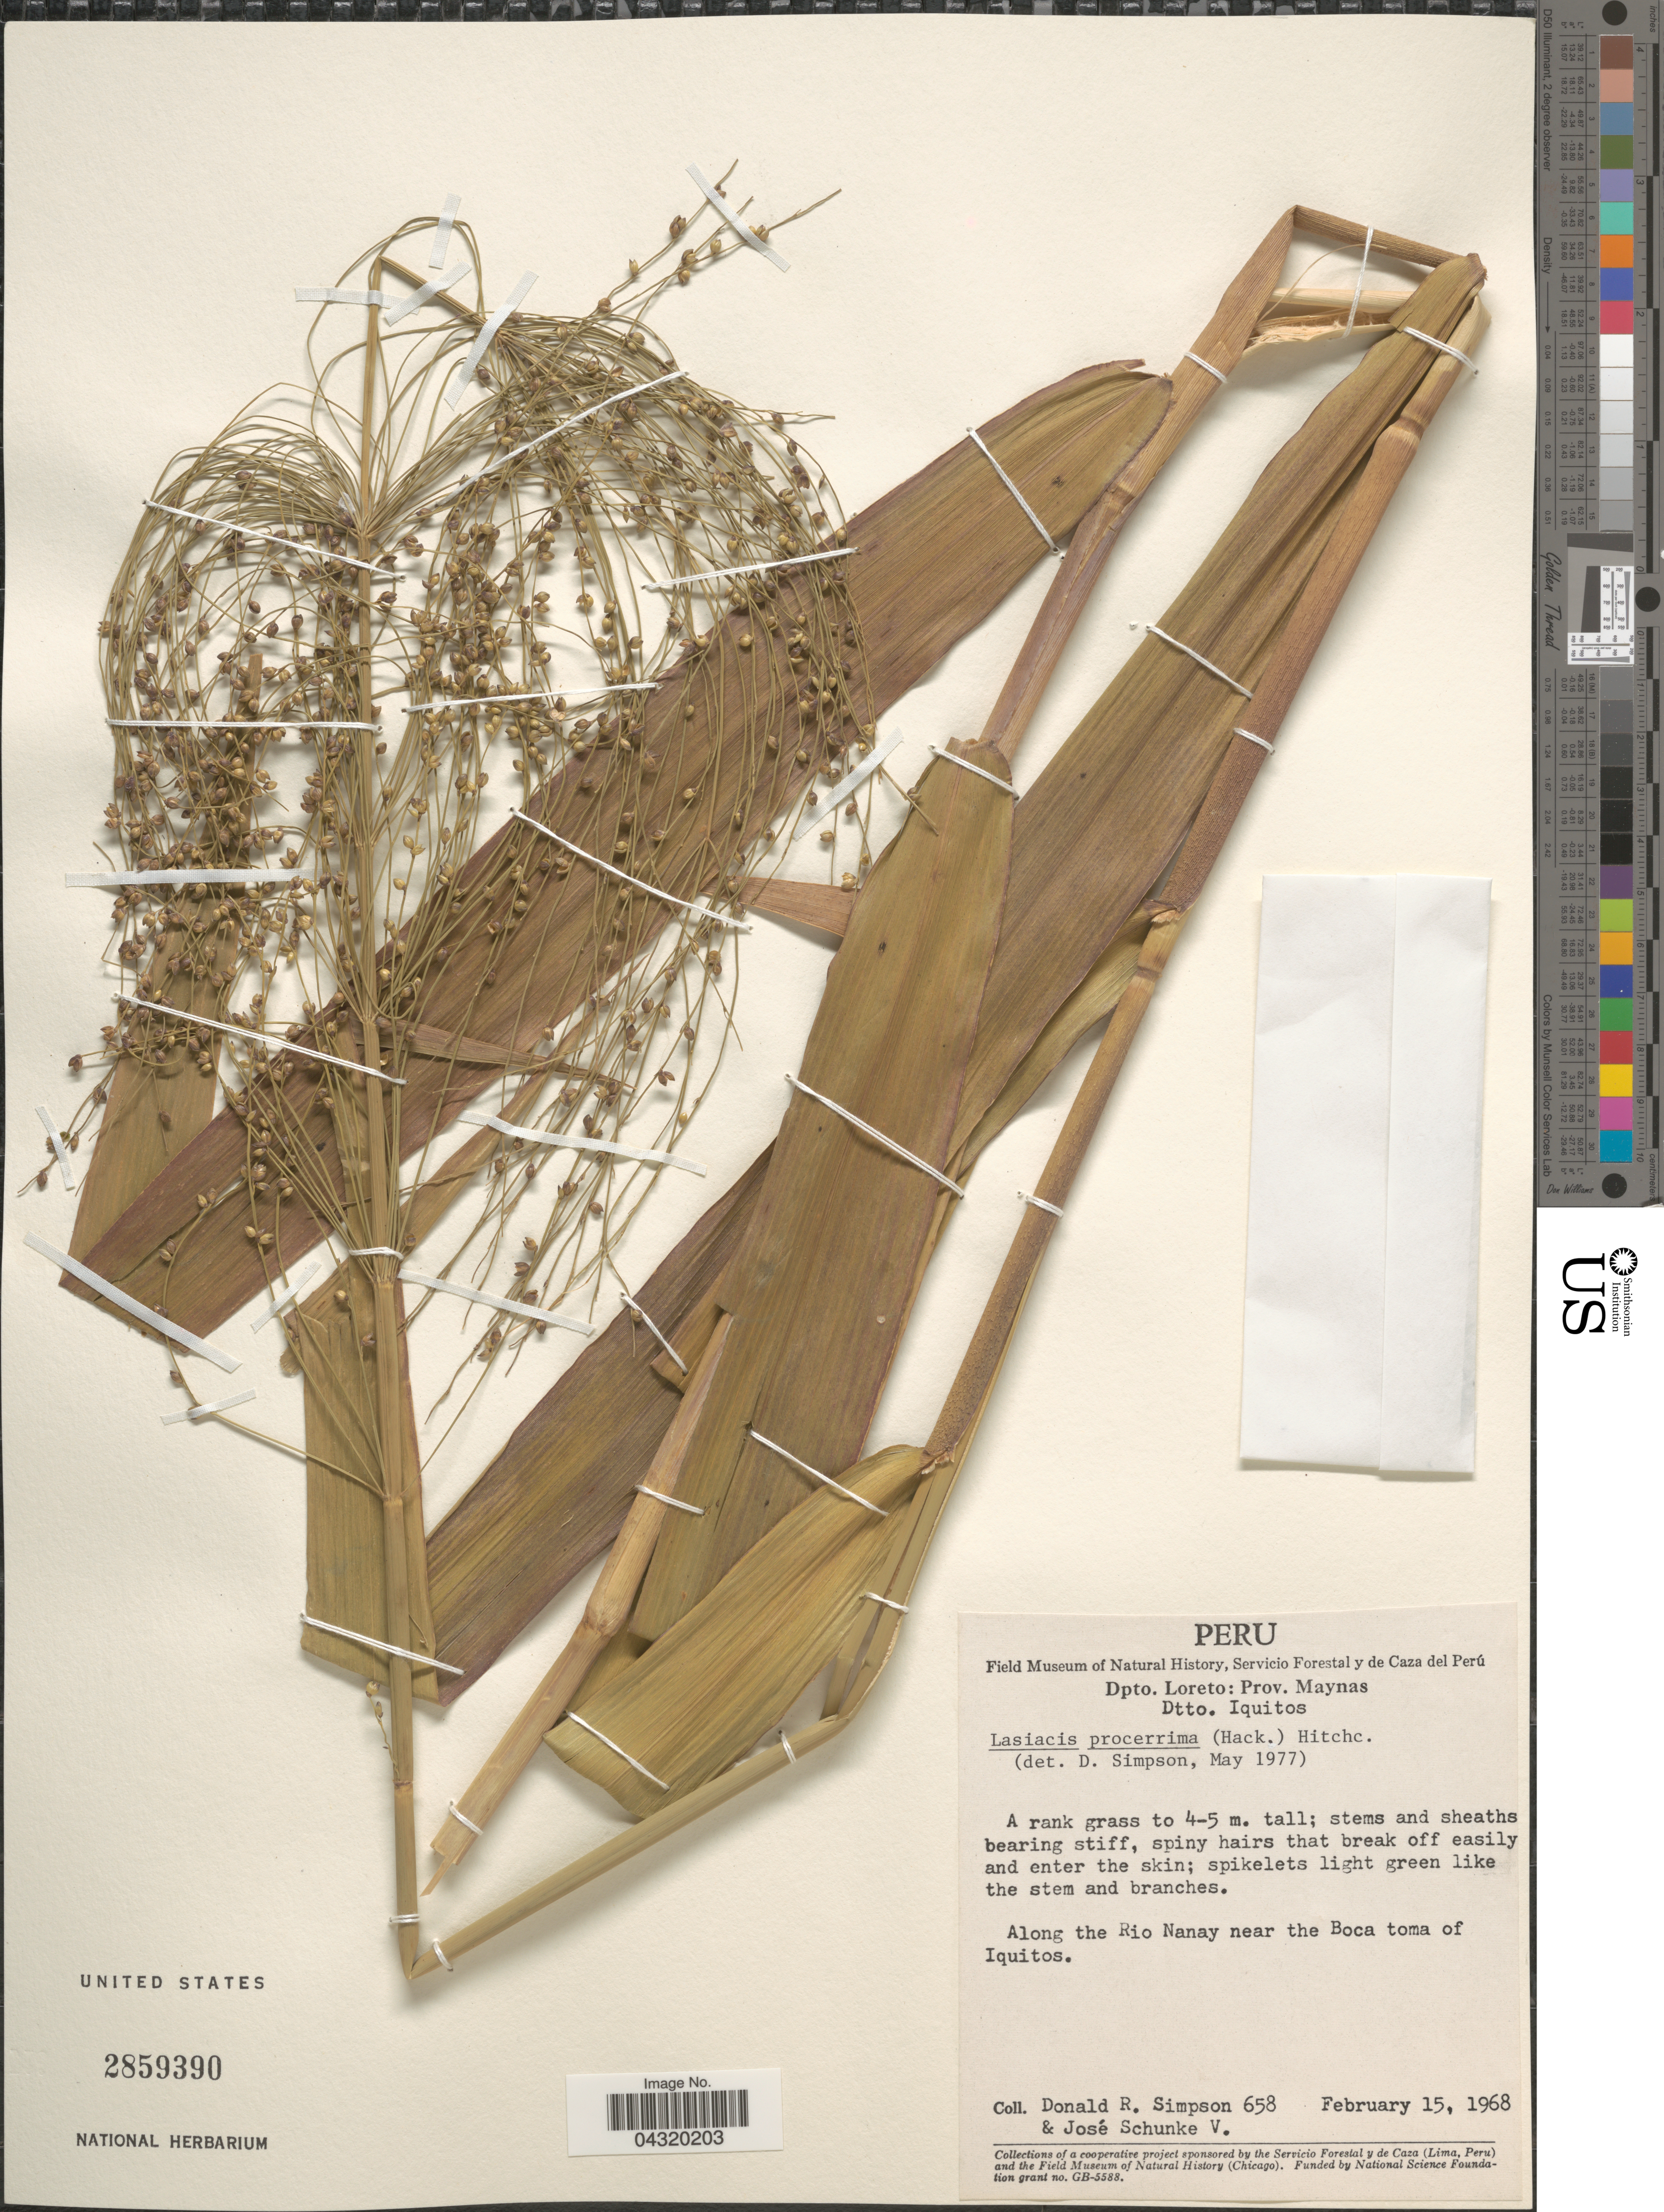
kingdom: Plantae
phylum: Tracheophyta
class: Liliopsida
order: Poales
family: Poaceae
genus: Lasiacis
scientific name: Lasiacis procerrima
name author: (Hack.) Hitchc.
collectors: D. R. Simpson & J. Schunke Vigo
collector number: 658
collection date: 1968-02-15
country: Peru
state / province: Loreto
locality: Dpto. Loreto: Prov. Maynas. Dtto. Iquitos. Along the Rio Nanay near the Boca toma of Iquitos.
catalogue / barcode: US 2859390